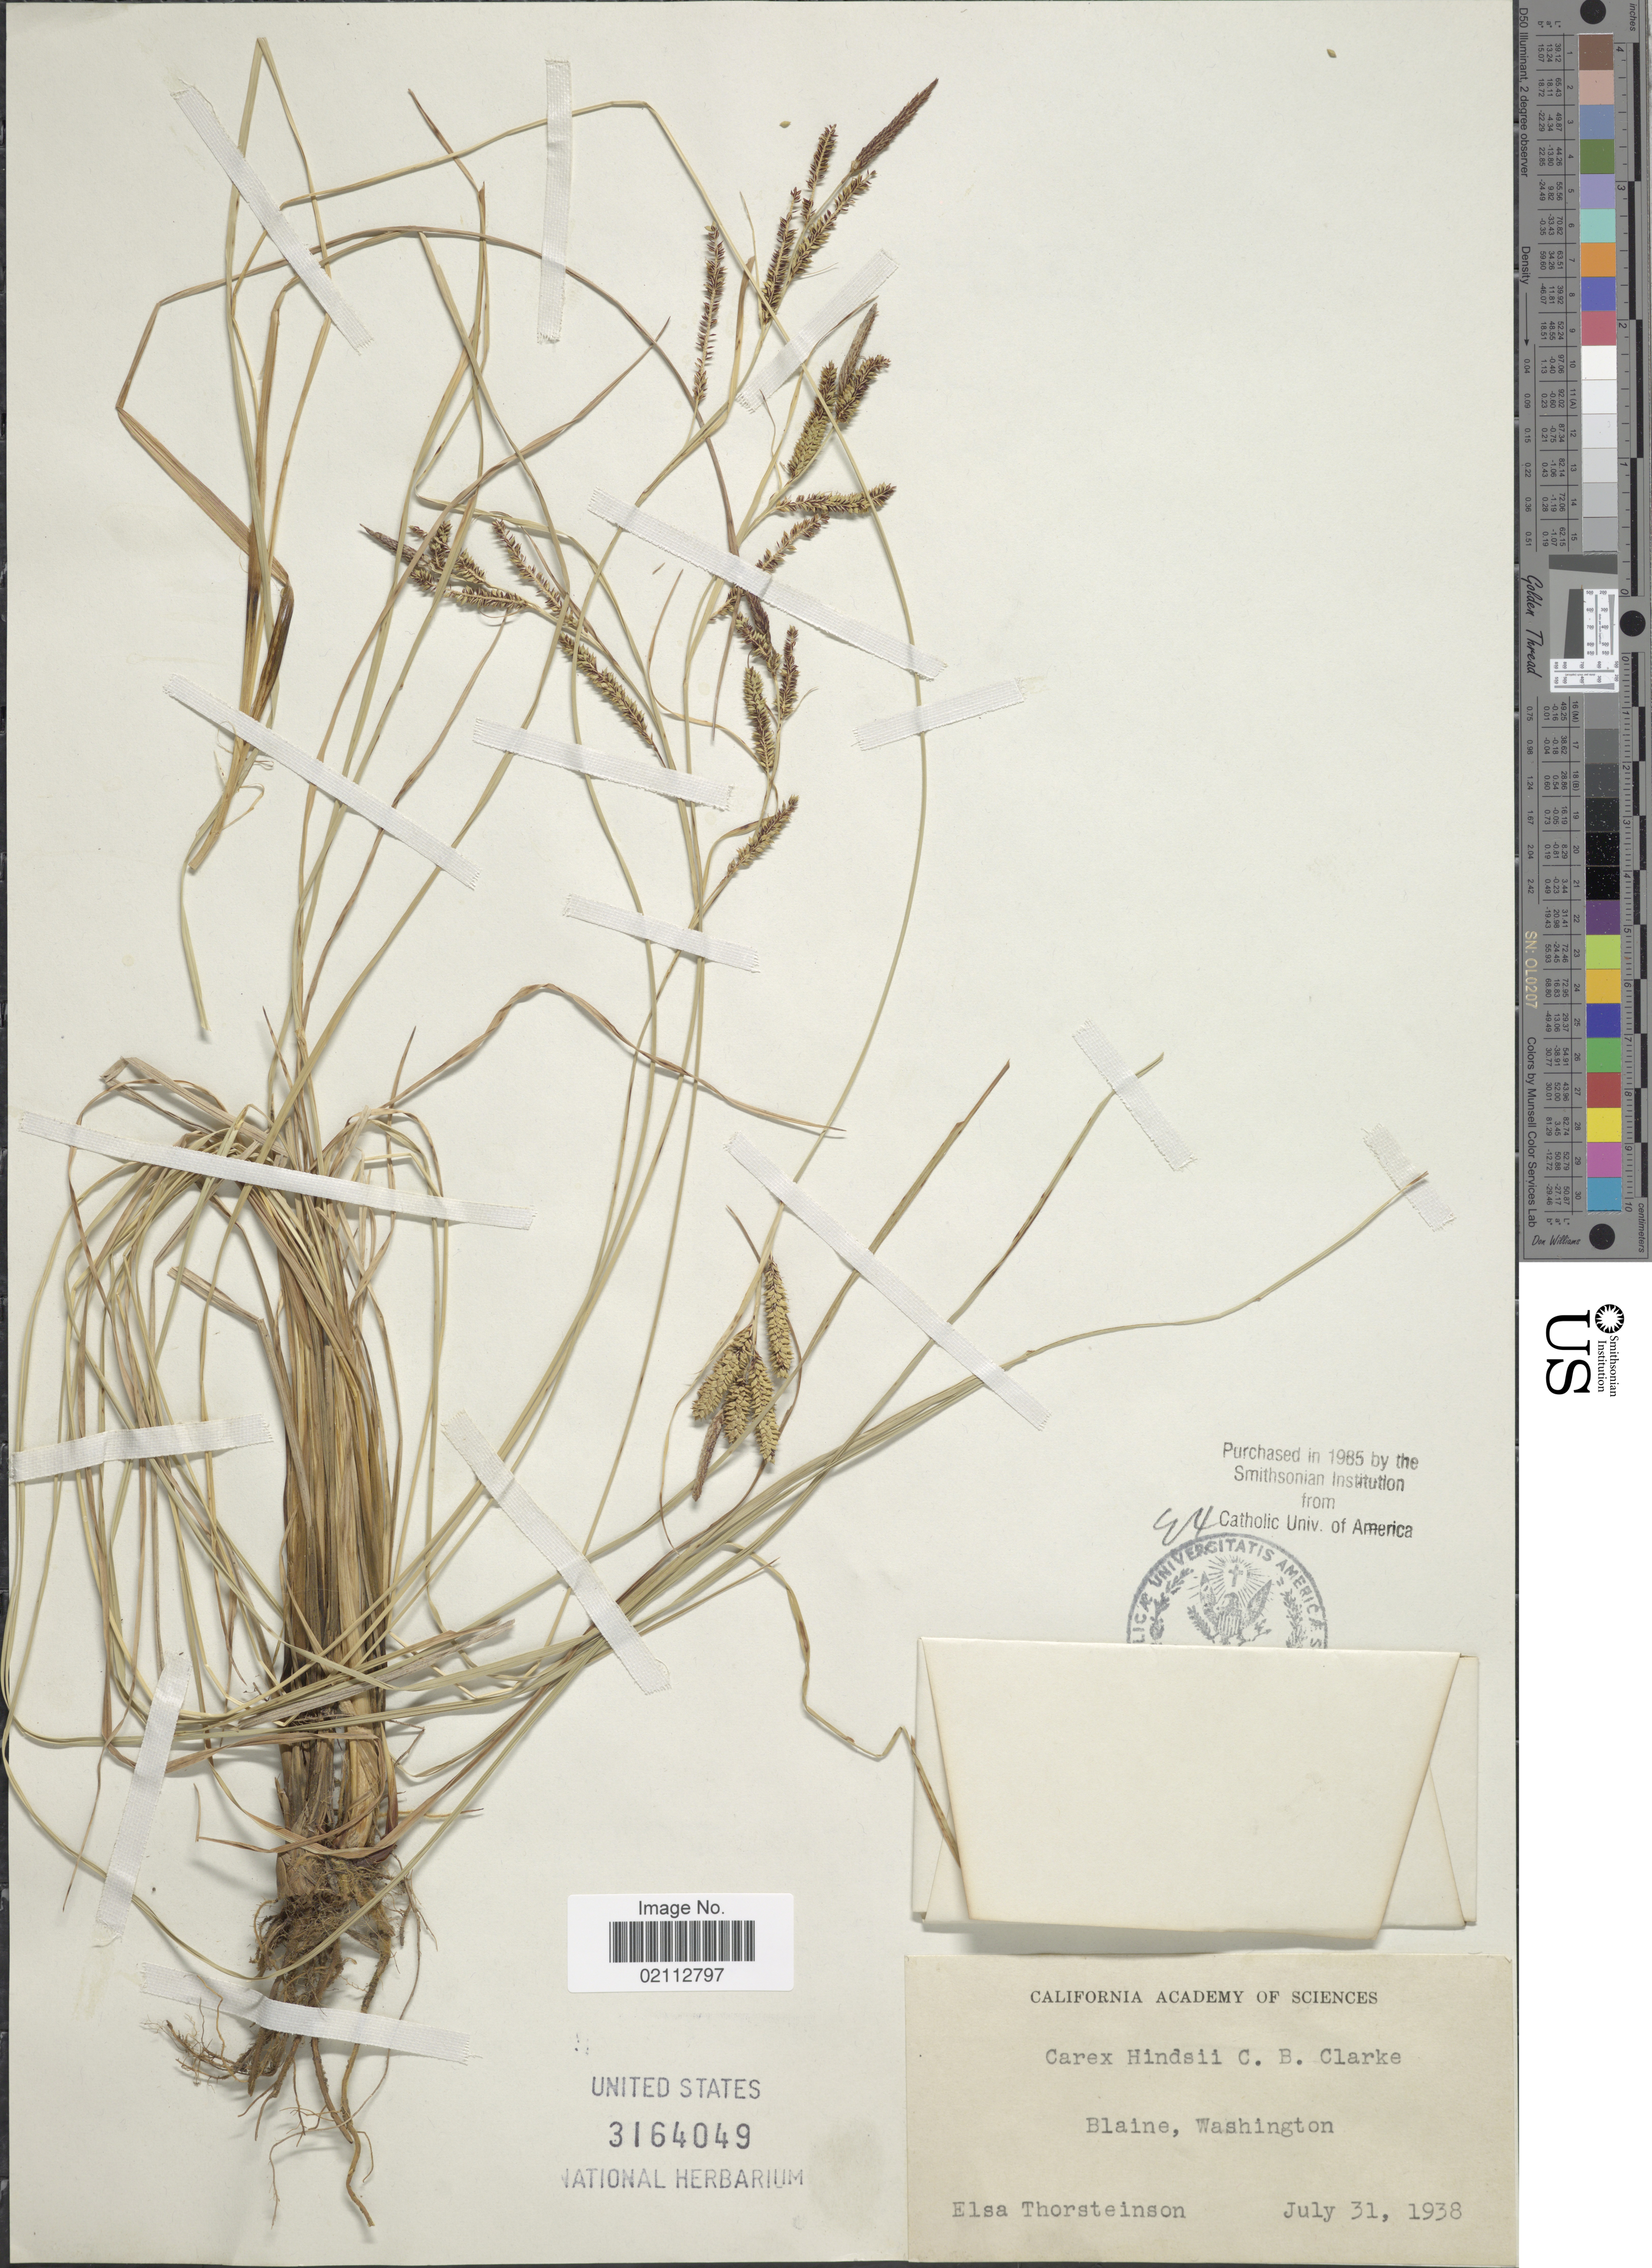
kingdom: Plantae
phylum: Tracheophyta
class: Liliopsida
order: Poales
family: Cyperaceae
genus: Carex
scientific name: Carex kelloggii var. limnophila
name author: (Holm) B.L. Wilson & R.E. Brainerd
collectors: E. Thorsteinson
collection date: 1938-07-31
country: United States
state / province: Washington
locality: Blaine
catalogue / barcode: US 3164049